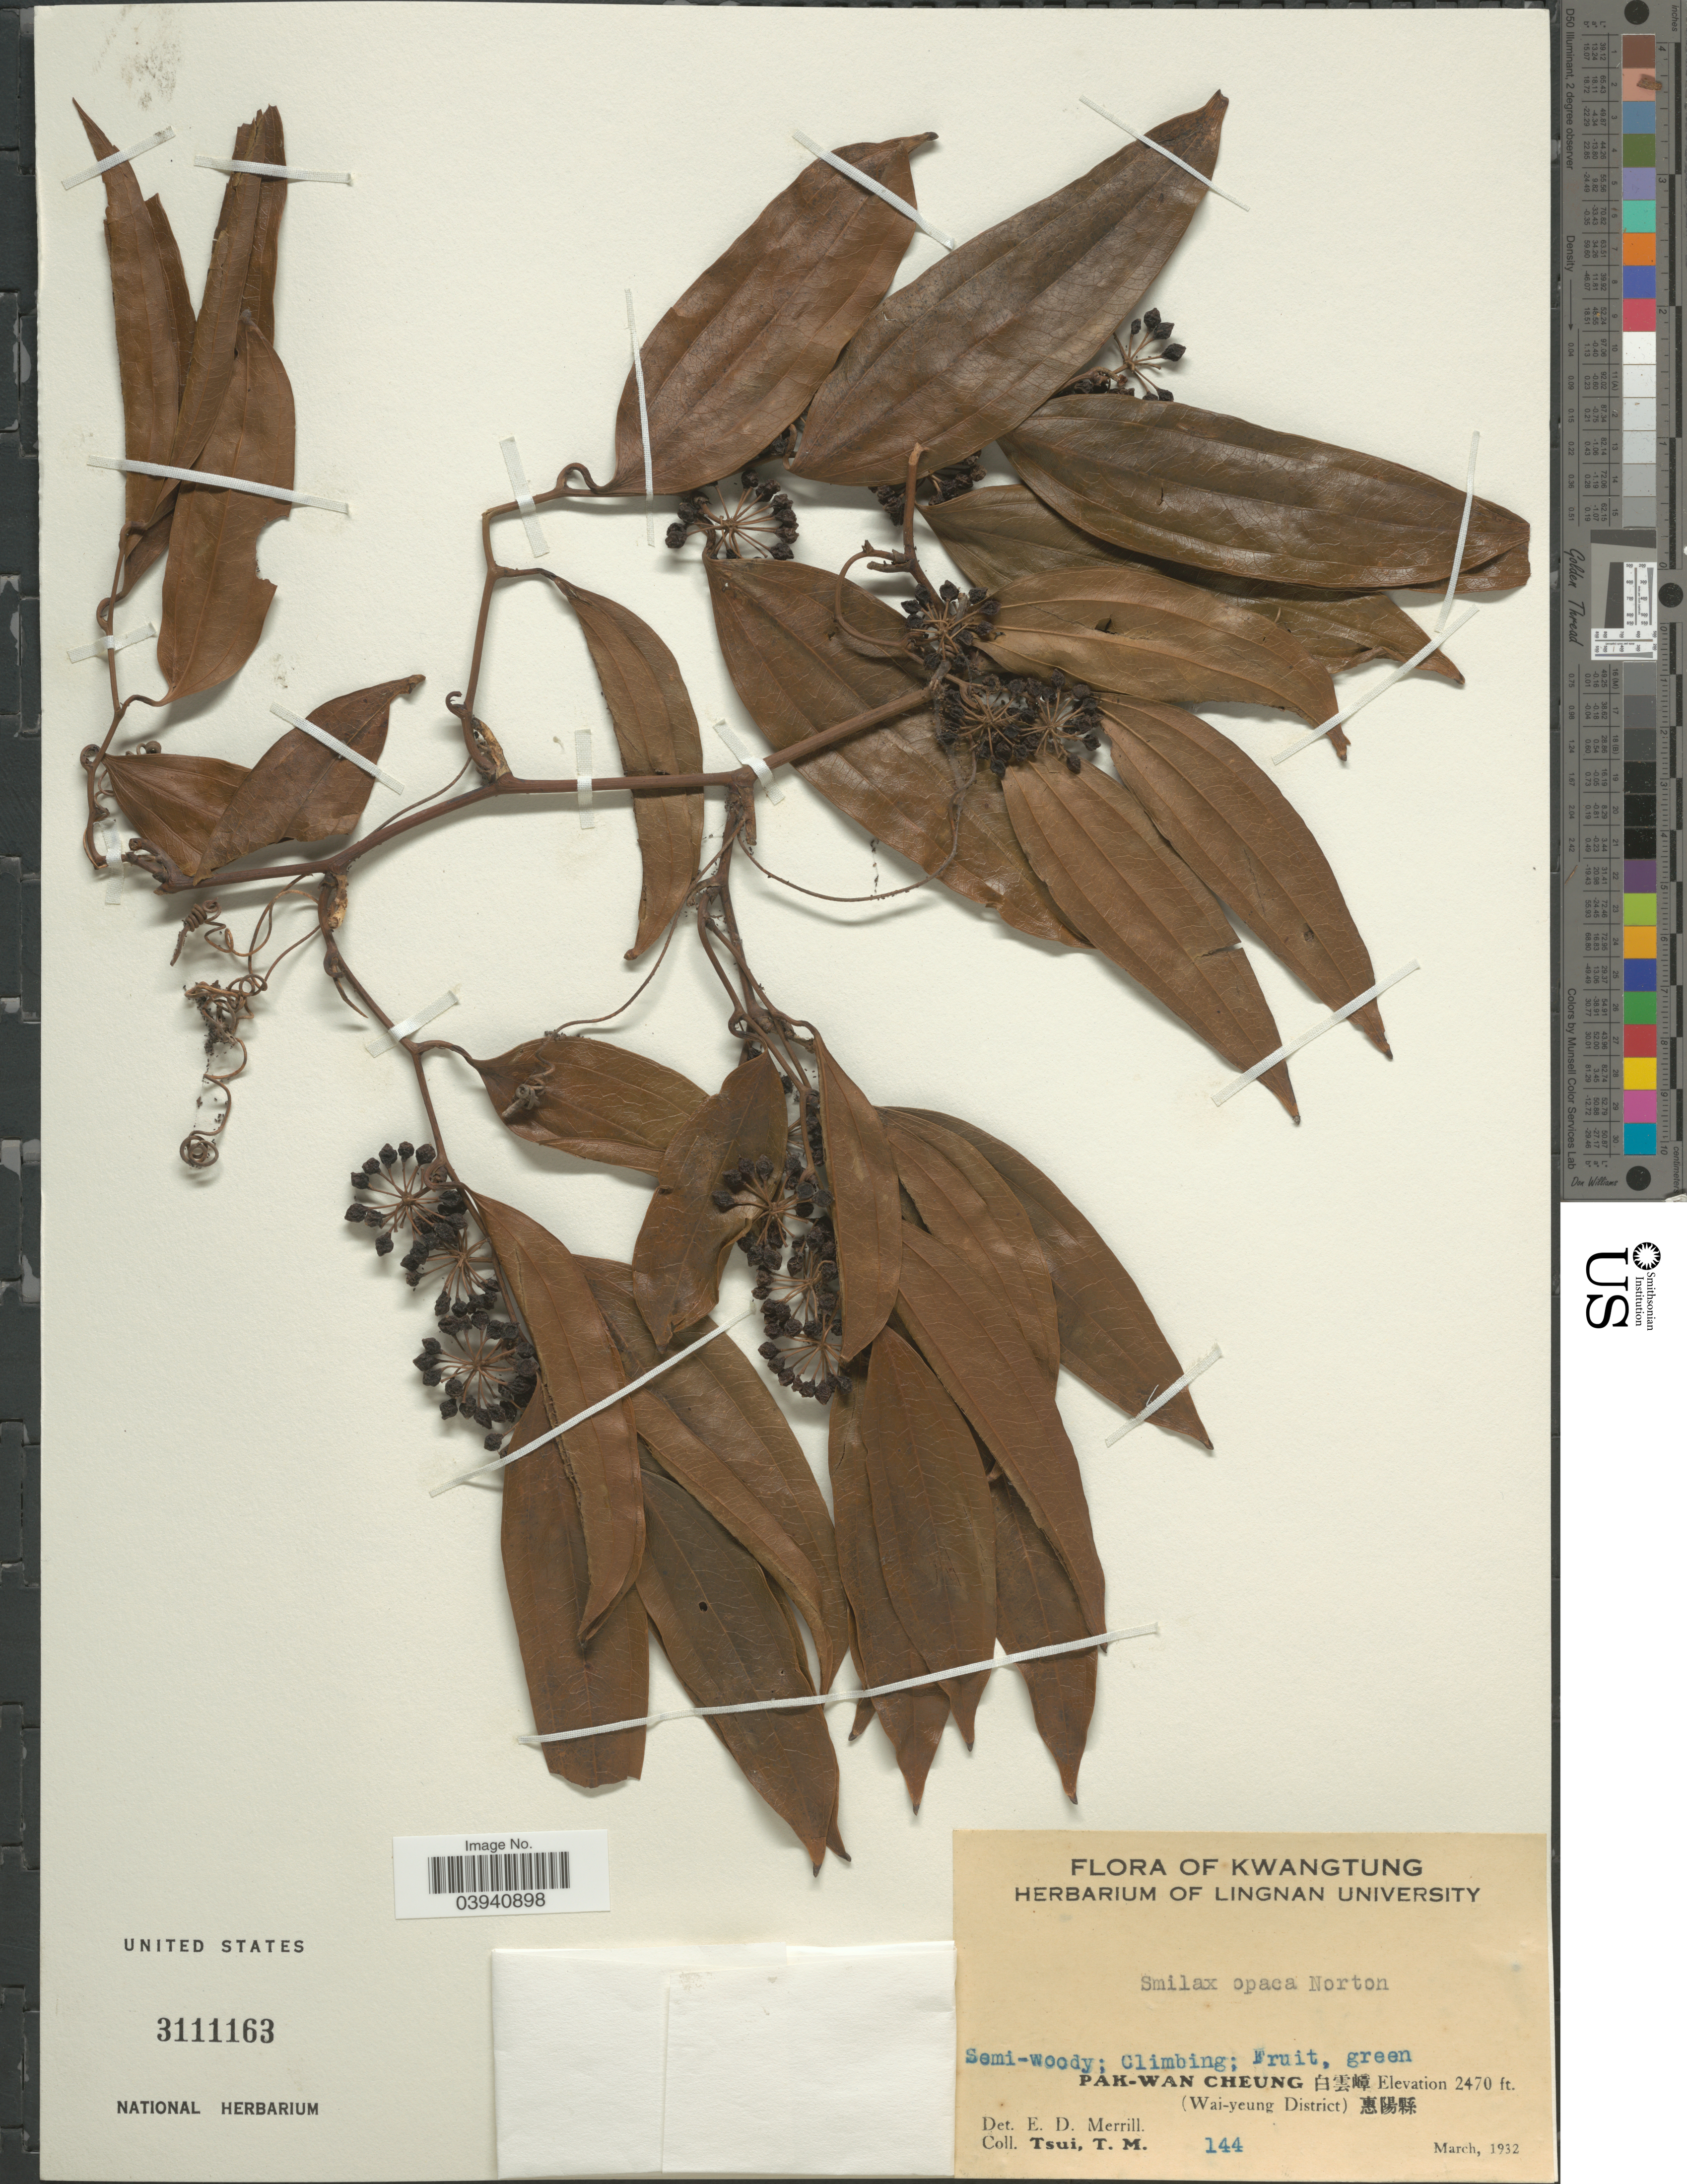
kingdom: Plantae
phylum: Tracheophyta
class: Liliopsida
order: Liliales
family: Smilacaceae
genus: Smilax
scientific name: Smilax opaca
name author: (A. DC.) J.B. Norton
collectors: T. Tsui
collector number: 144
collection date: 1932-03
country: China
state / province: Guangdong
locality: Kwatung.Pak-Wan Cheung (Wai-yeung District) .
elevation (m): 753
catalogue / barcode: US 3111163